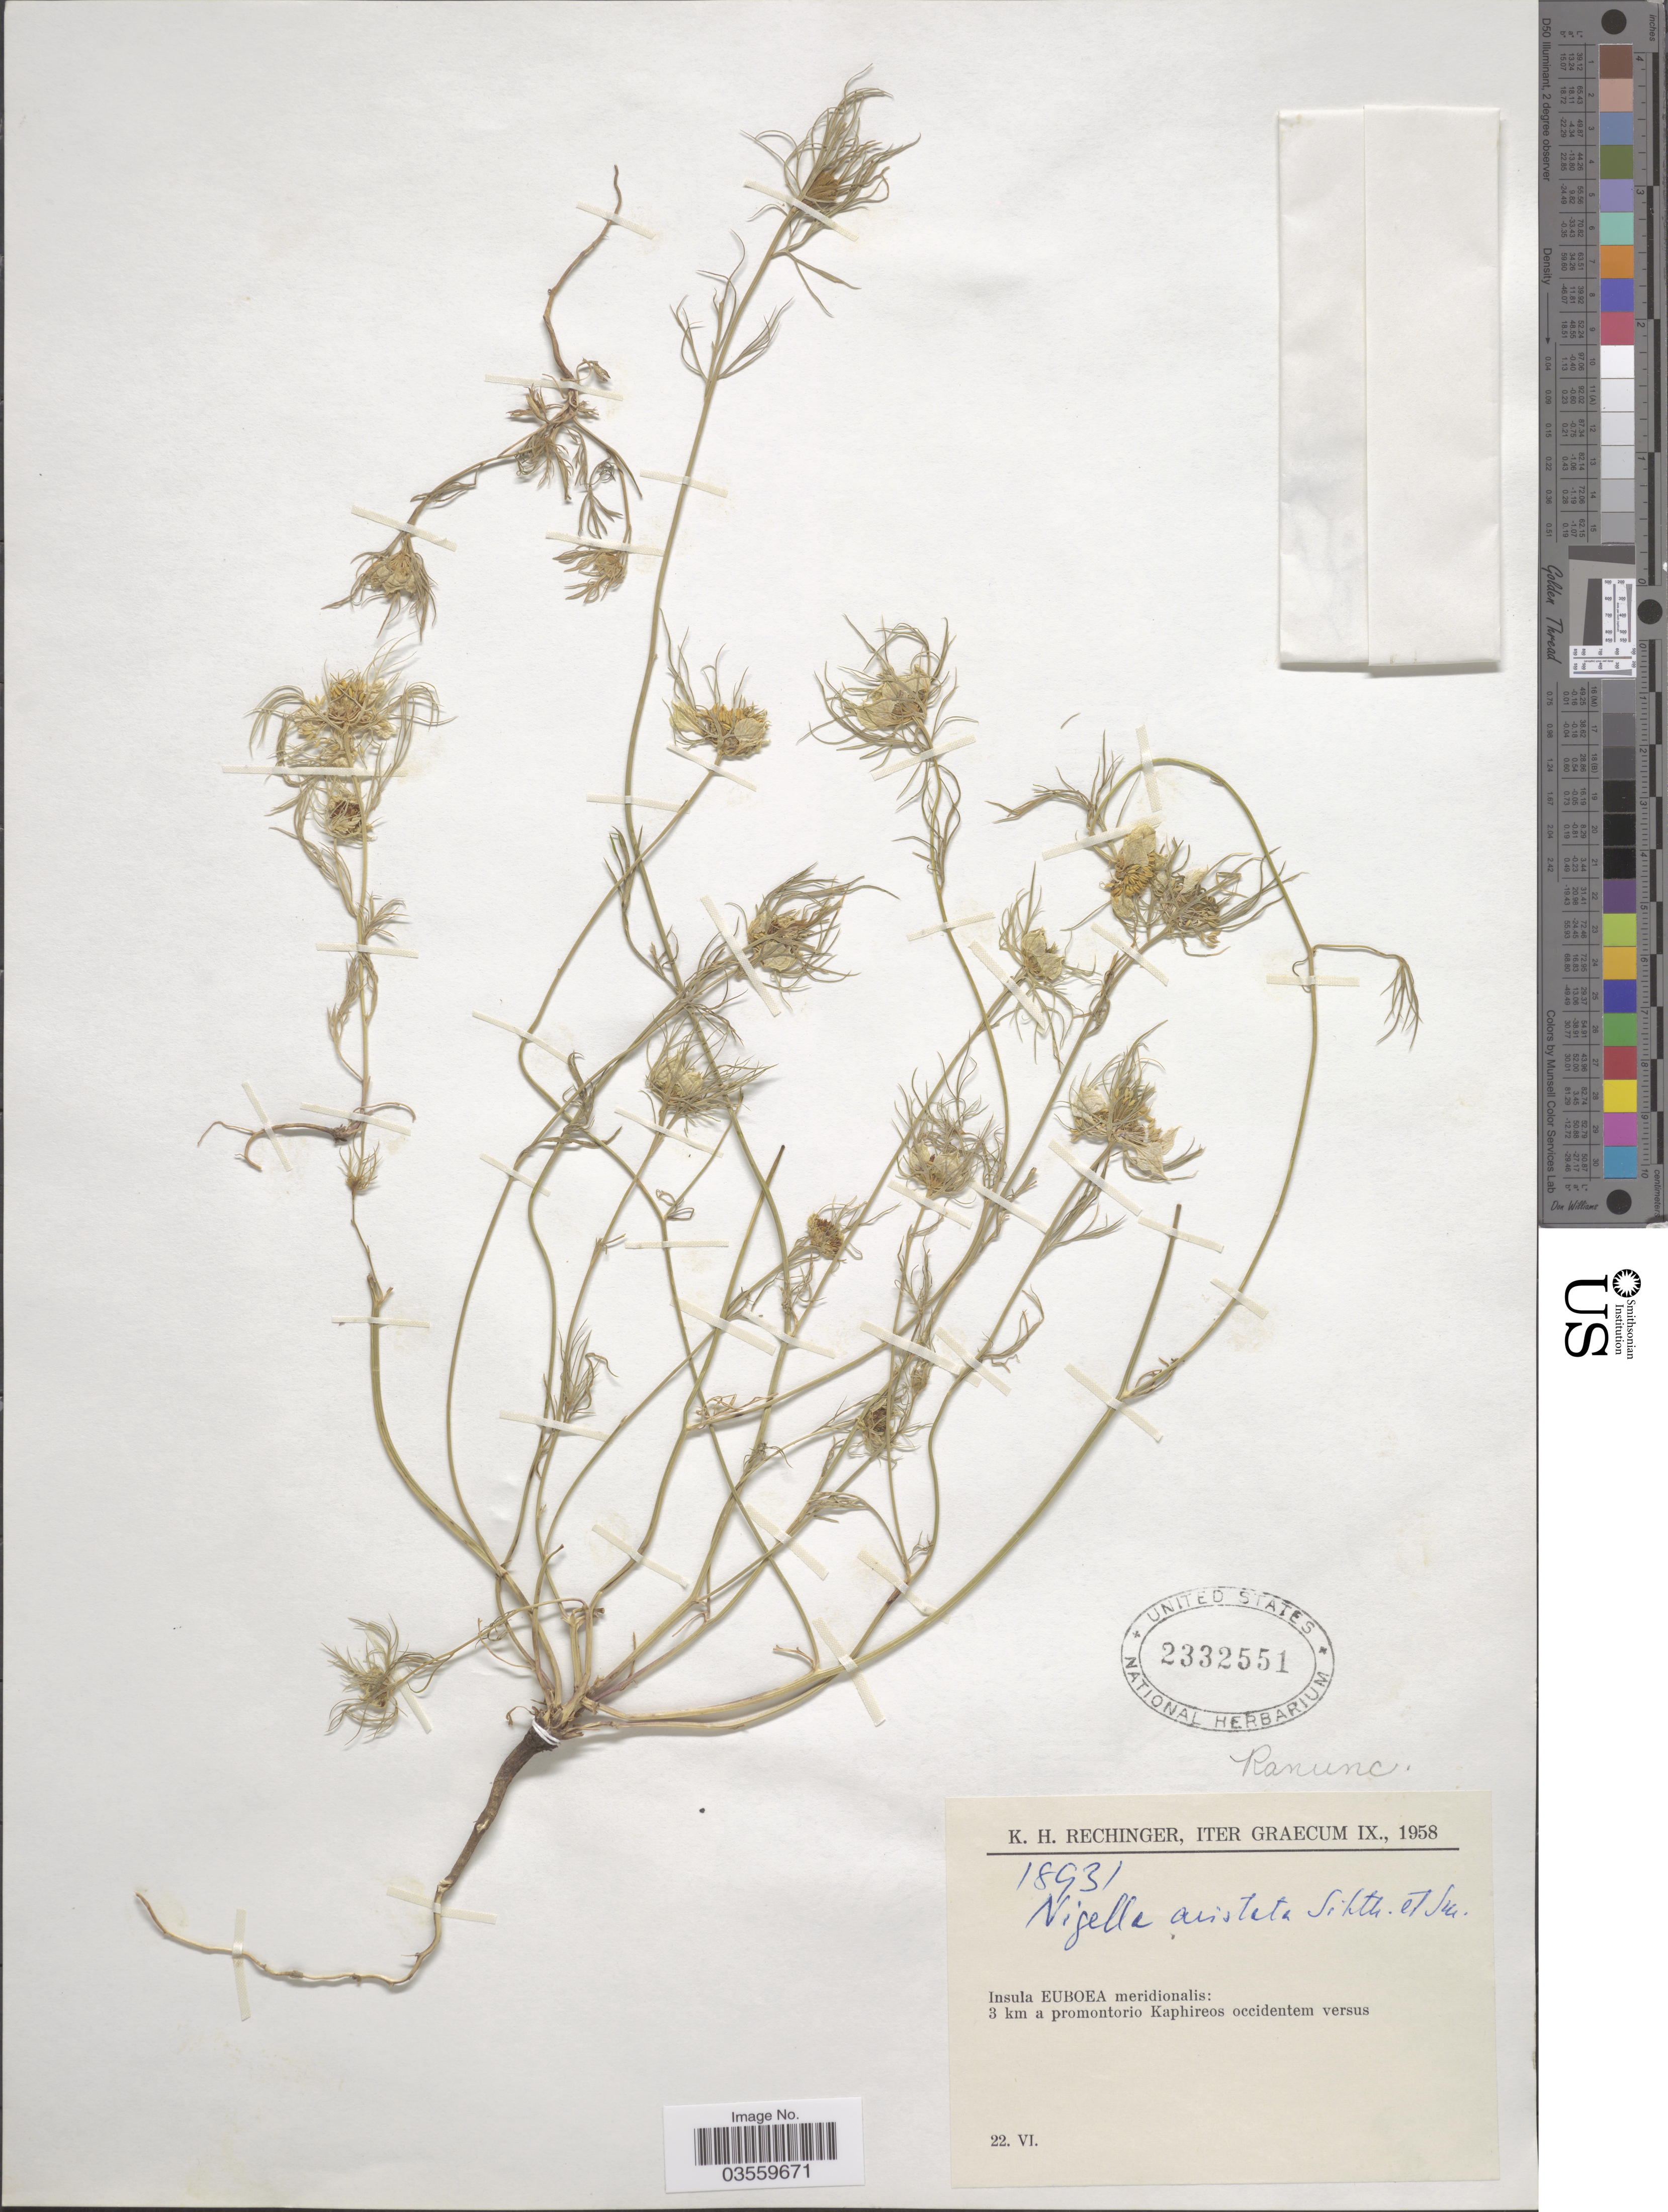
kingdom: Plantae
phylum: Tracheophyta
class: Magnoliopsida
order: Ranunculales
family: Ranunculaceae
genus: Nigella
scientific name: Nigella aristata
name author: Sm.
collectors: K. H. Rechinger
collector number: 18931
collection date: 1958-06-22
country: Greece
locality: Insula Euboea meridionalis: 3 km a promontorio Kaphireos occidentem versus.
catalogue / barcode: US 2332551